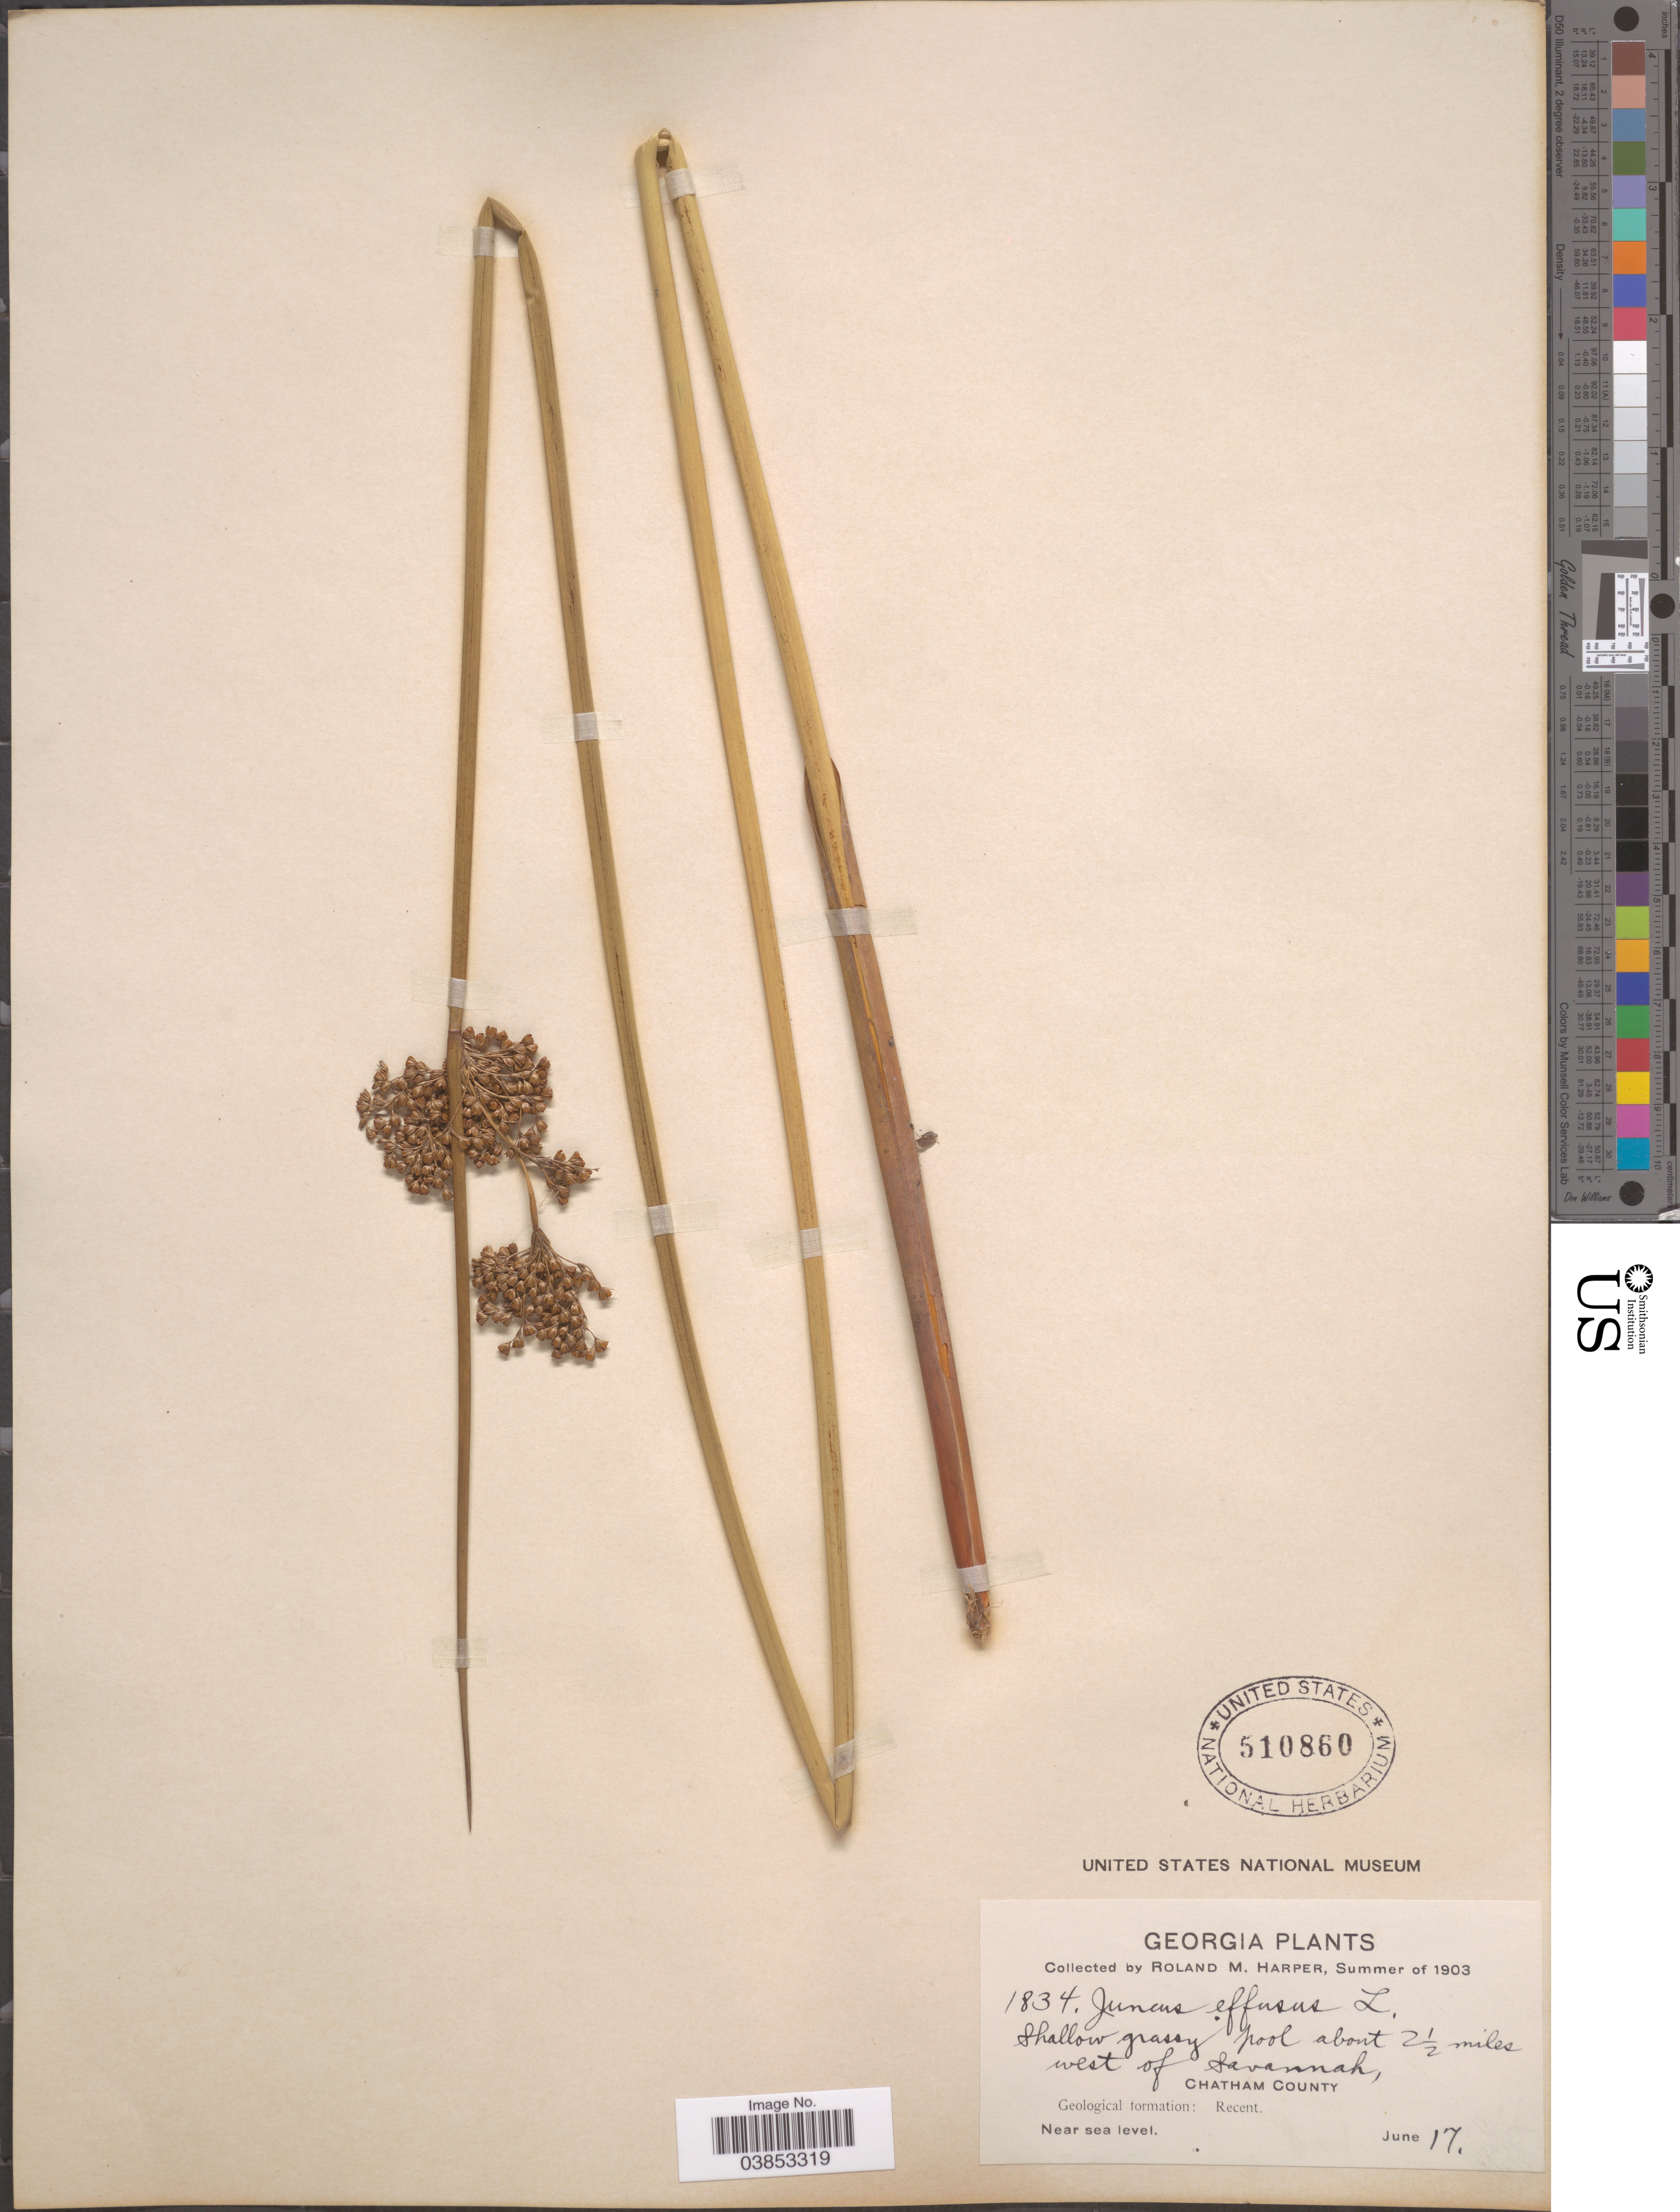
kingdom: Plantae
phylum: Tracheophyta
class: Liliopsida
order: Poales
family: Juncaceae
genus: Juncus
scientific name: Juncus effusus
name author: L.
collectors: R. M. Harper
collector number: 1834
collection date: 1903-06-17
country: United States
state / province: Georgia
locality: Shallow grassy pool about 2½ miles west of Savannah, Chatham County.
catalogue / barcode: US 510860